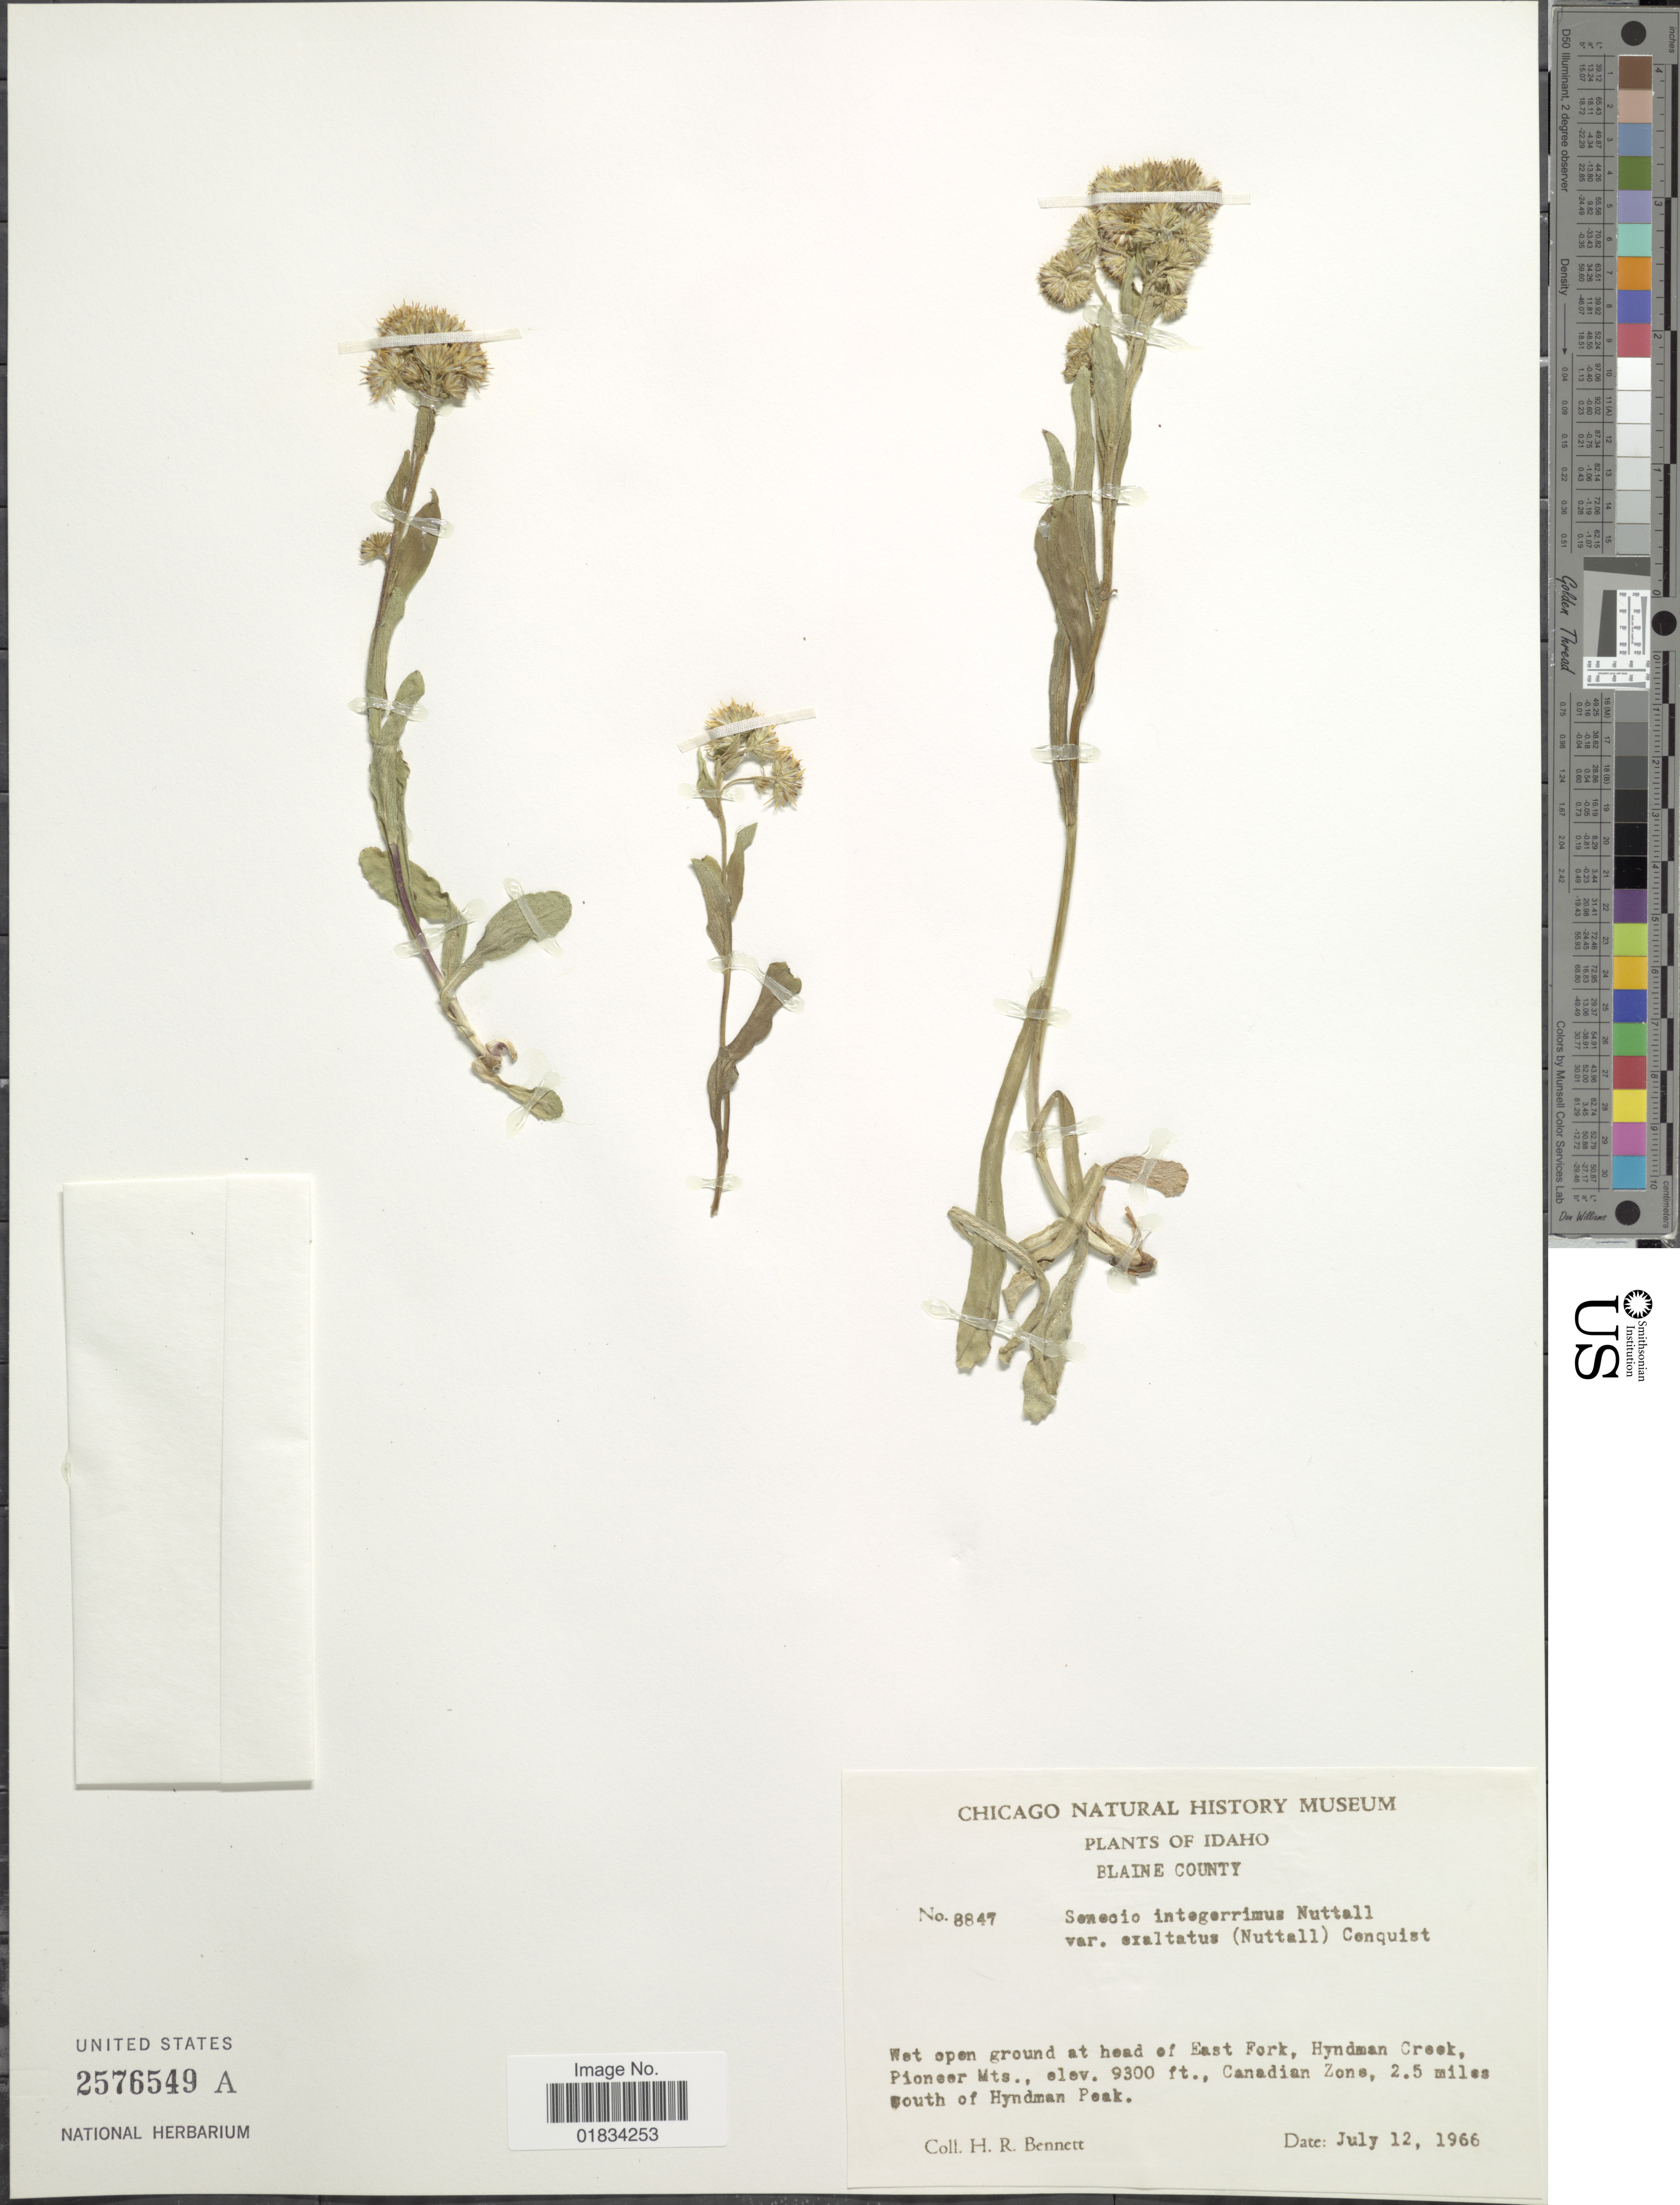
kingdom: Plantae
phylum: Tracheophyta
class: Magnoliopsida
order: Asterales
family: Asteraceae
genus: Senecio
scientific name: Senecio integerrimus var. exaltatus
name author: (Nutt.) Cronq.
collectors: H. R. Bennett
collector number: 8847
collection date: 1966-07-12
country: United States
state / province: Idaho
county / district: Blaine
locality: At head of East Fork, Hyndman Creek, Pioneer Mts., Canadian Zone, 2.5 miles south of Hyndman Peak.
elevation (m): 2835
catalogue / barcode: US 2576549A